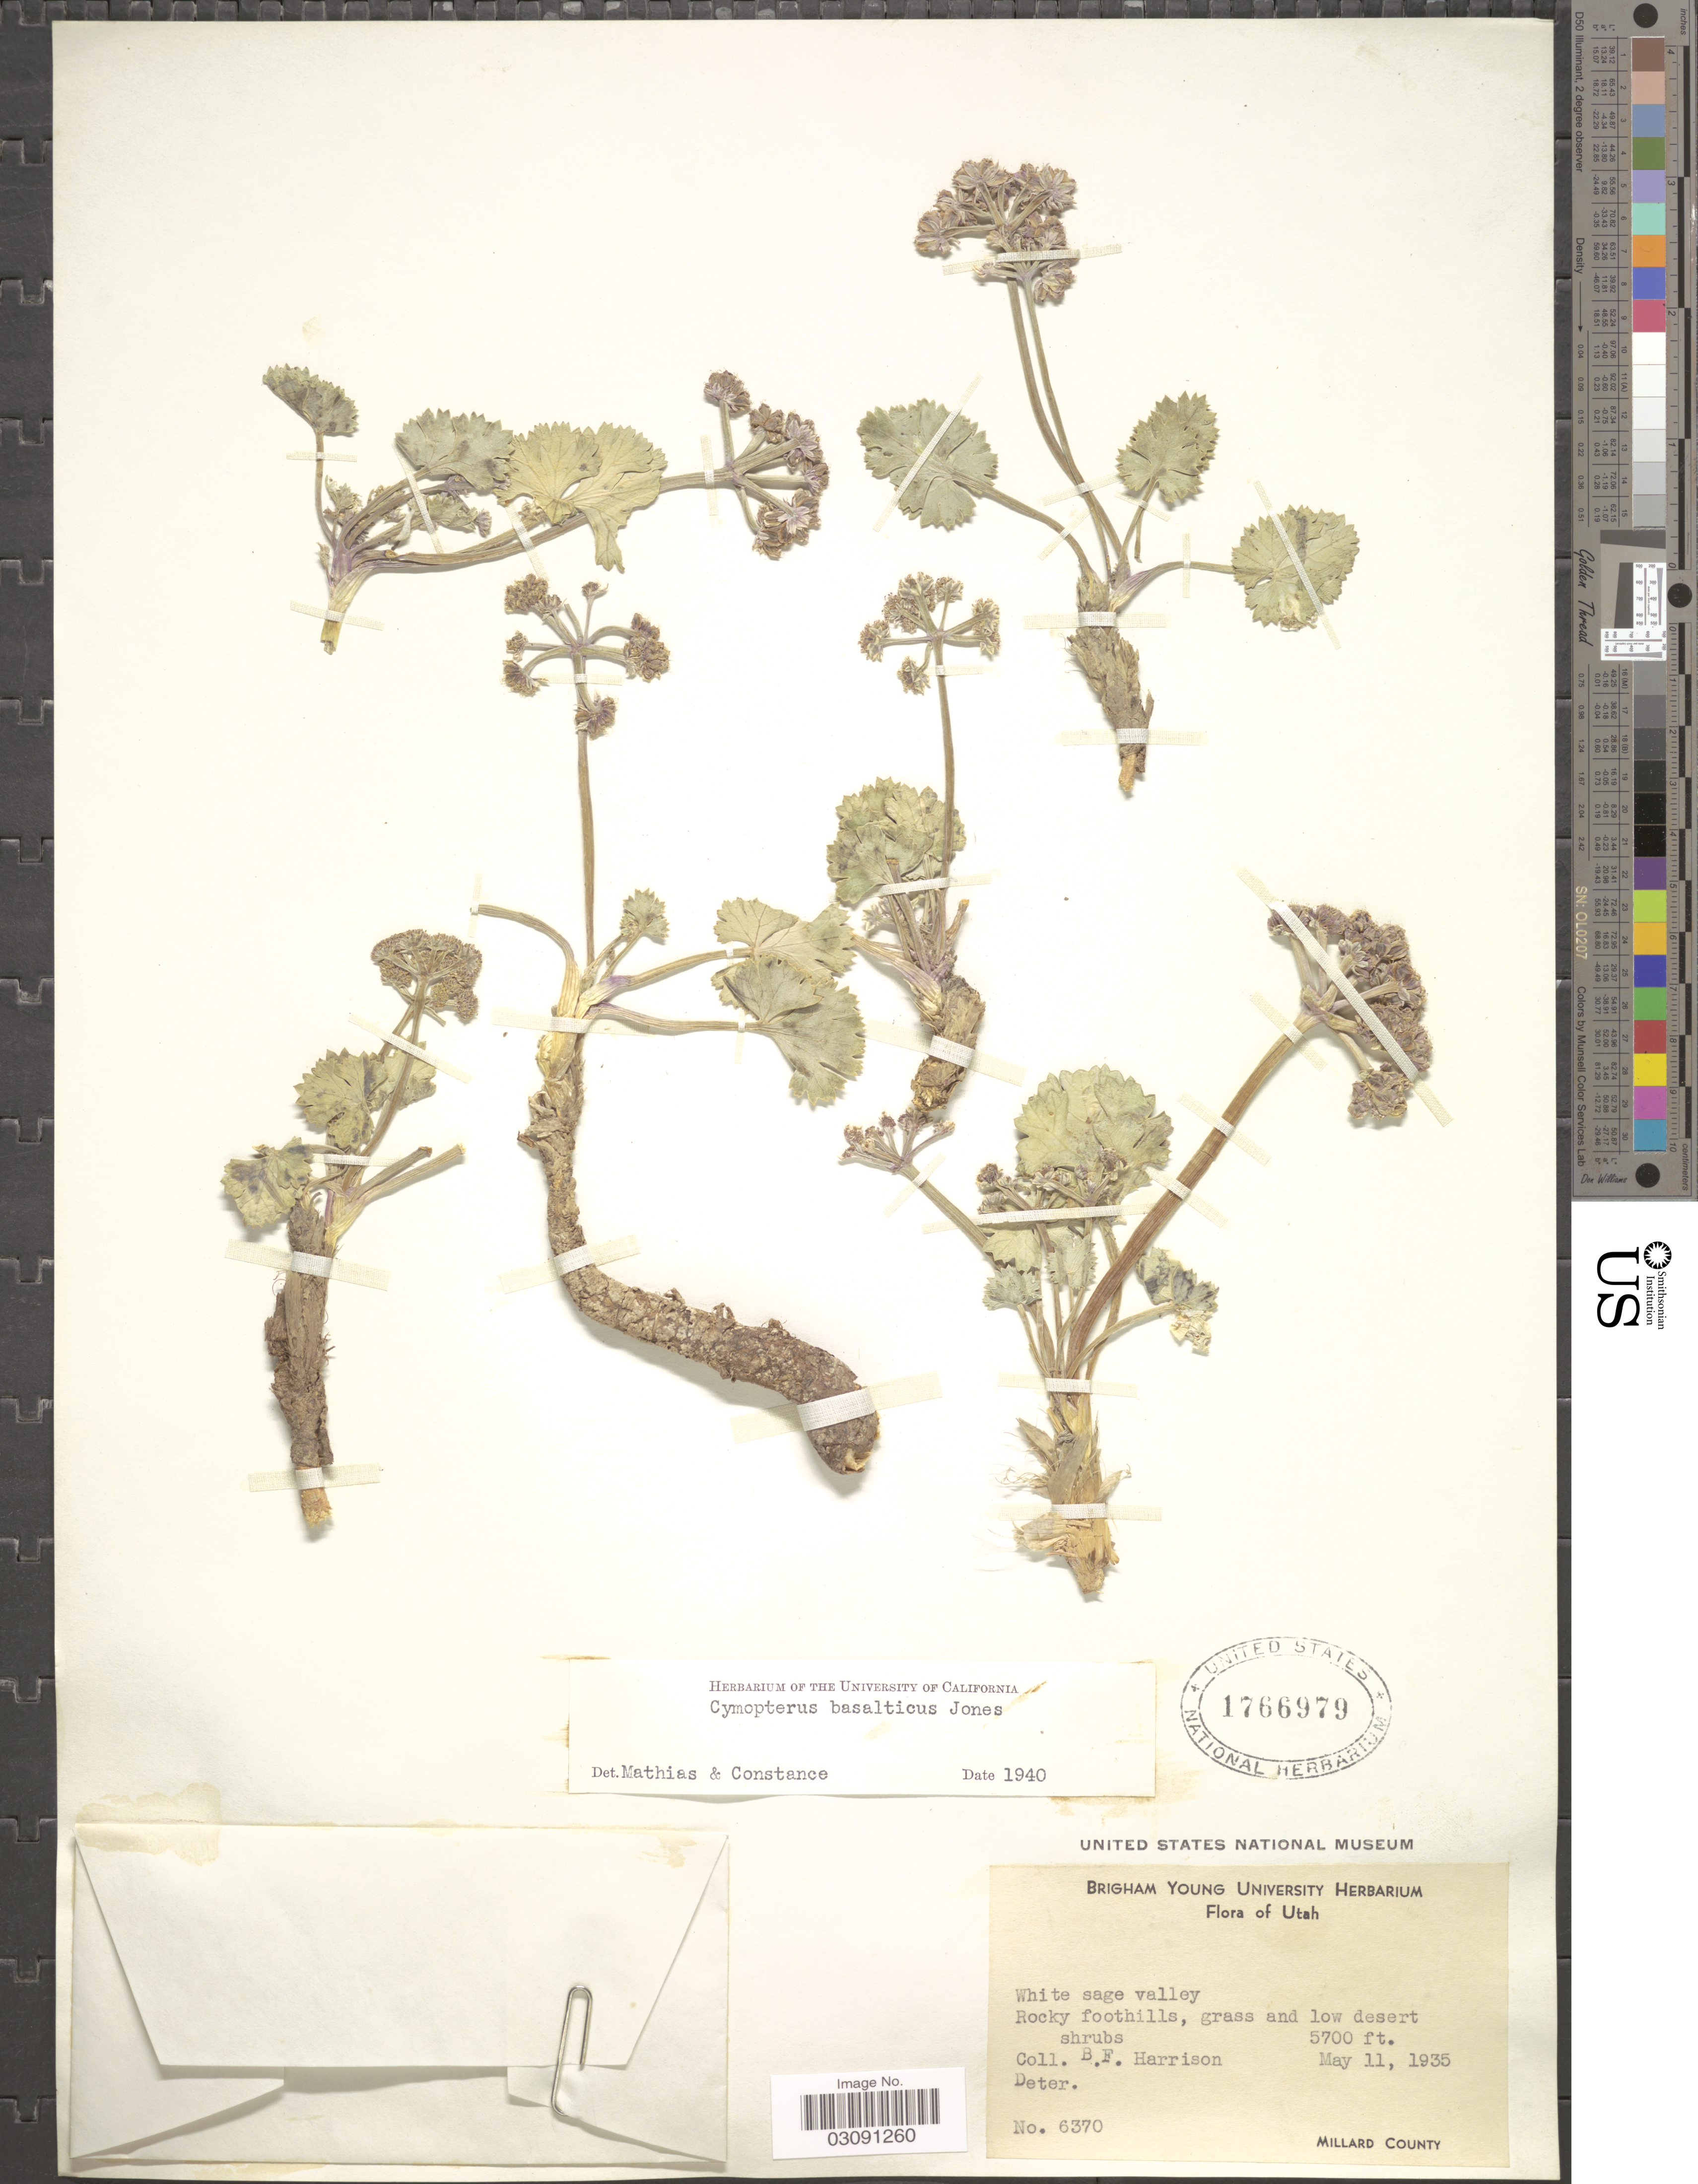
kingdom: Plantae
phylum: Tracheophyta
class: Magnoliopsida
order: Apiales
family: Apiaceae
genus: Cymopterus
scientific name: Cymopterus basalticus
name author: M.E. Jones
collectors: B. F. Harrison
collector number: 6370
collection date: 1935-05-11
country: United States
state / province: Utah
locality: Rocky foothills, grass and low desert shrubs, Millard County.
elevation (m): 1737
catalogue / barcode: US 1766979